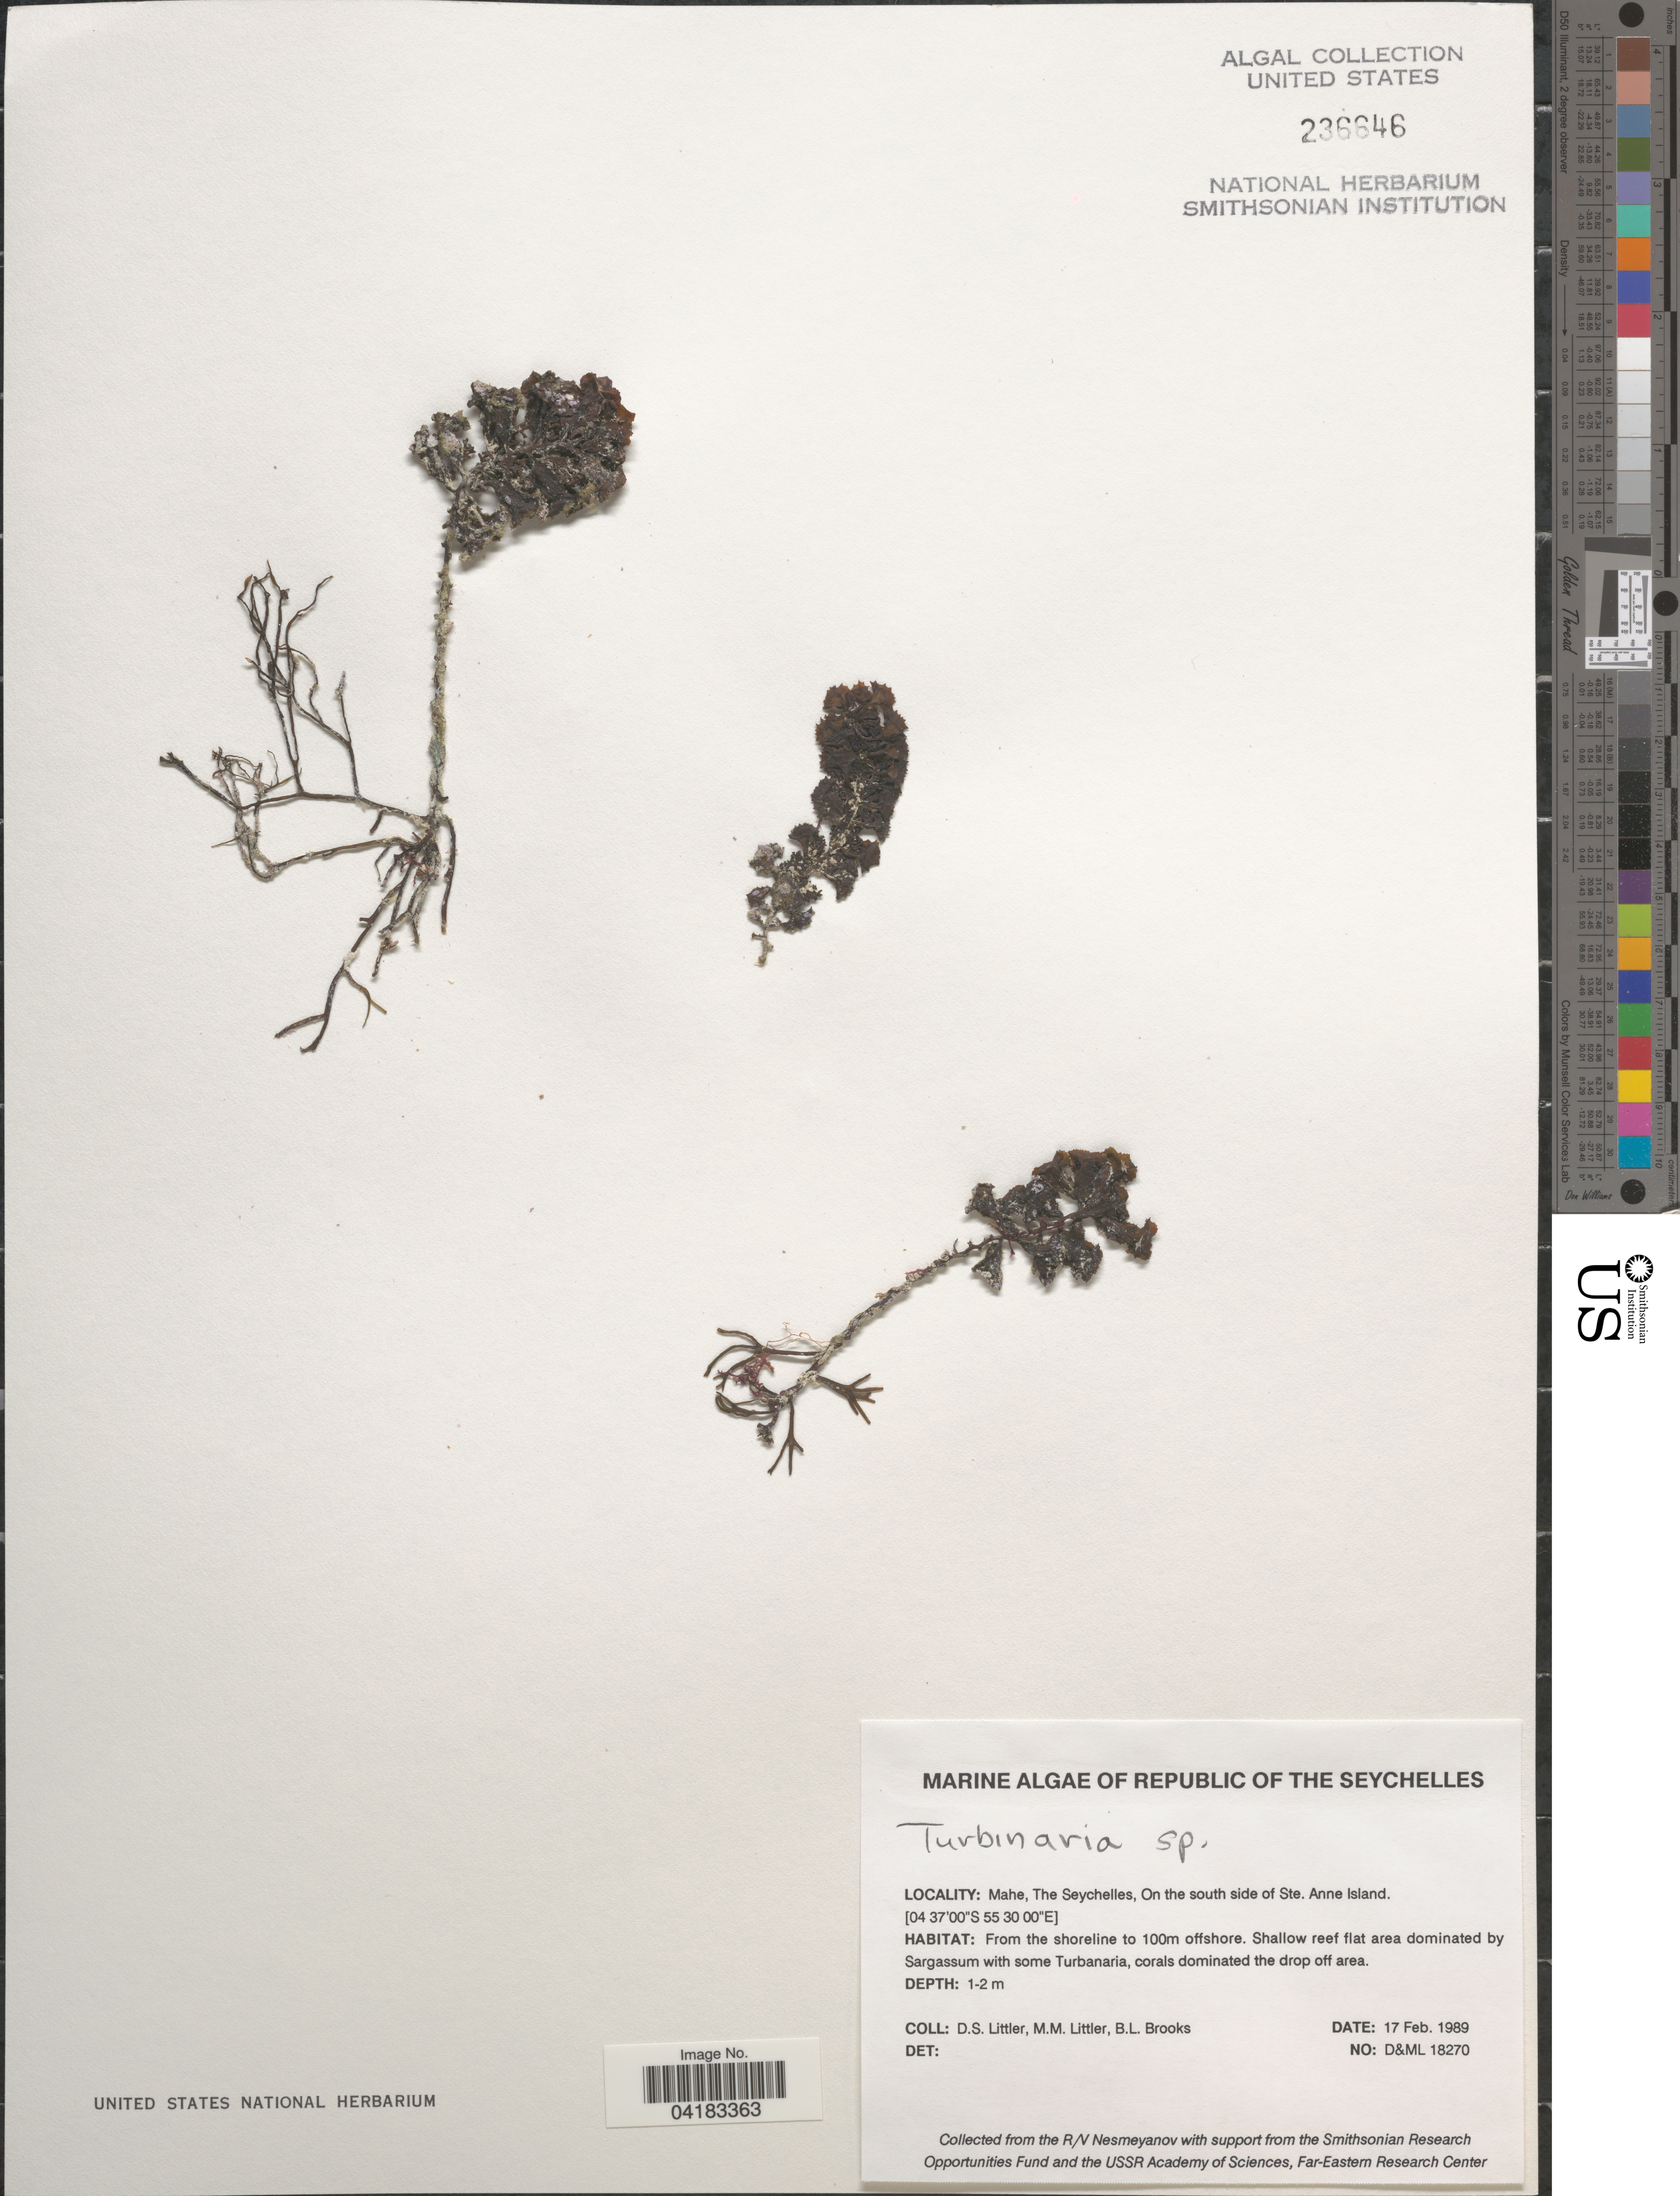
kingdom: Chromista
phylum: Ochrophyta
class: Phaeophyceae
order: Fucales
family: Sargassaceae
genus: Turbinaria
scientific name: Turbinaria sp.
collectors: D. S. Littler & B. Brooks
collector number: D&ML18270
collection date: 1989-02-17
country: Seychelles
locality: The Seychelles. Mahe, The Seychelles. On the south side of Ste. Anne Island.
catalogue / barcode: US 236646